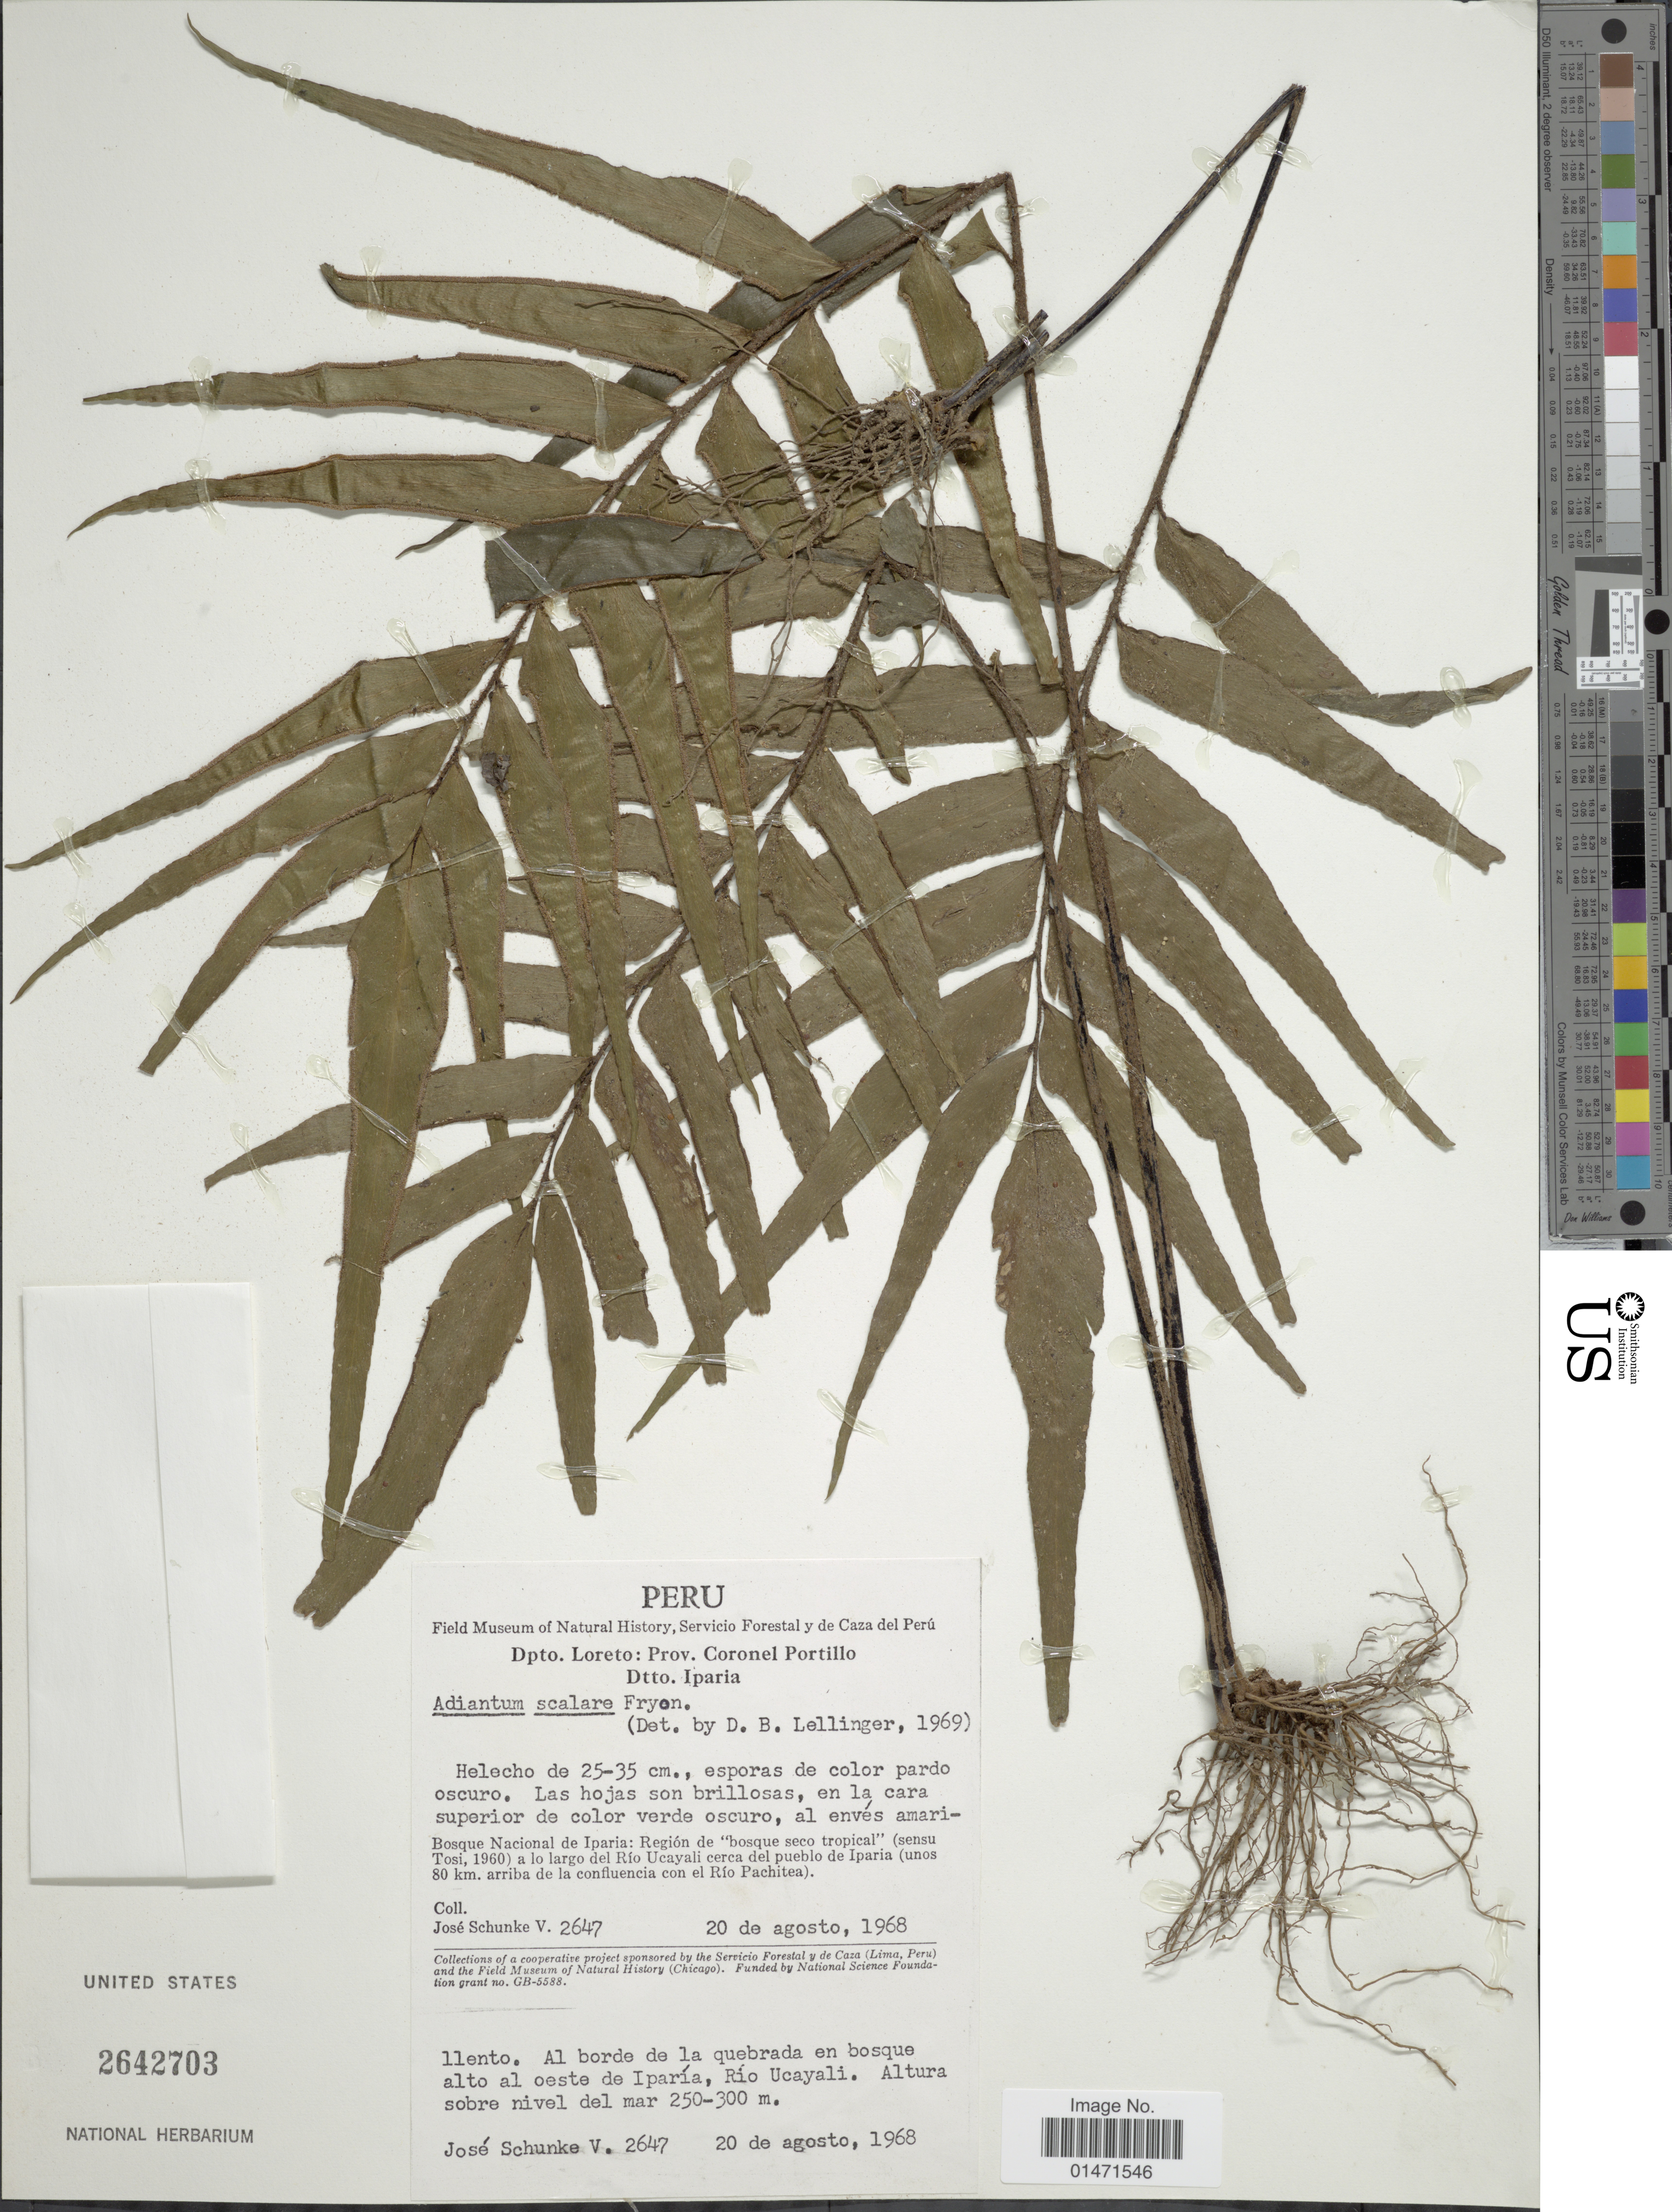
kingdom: Plantae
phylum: Tracheophyta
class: Polypodiopsida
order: Polypodiales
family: Pteridaceae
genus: Adiantum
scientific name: Adiantum scalare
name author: R.M. Tryon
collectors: J. Schunke Vigo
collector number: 2647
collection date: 1968-08-20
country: Peru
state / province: Loreto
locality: Prov. Coronel Portillo. Dtto. Iparia. Bosque Nacional de Iparia: Región de "bosque seco tropical" (sensu Tosi, 1960) a lo largo del Río Ucayali cerca del pueblo de Iparia (unos 80 km. arriba de la confluencia con el Río Pachitea)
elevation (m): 250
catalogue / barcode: US 2642703